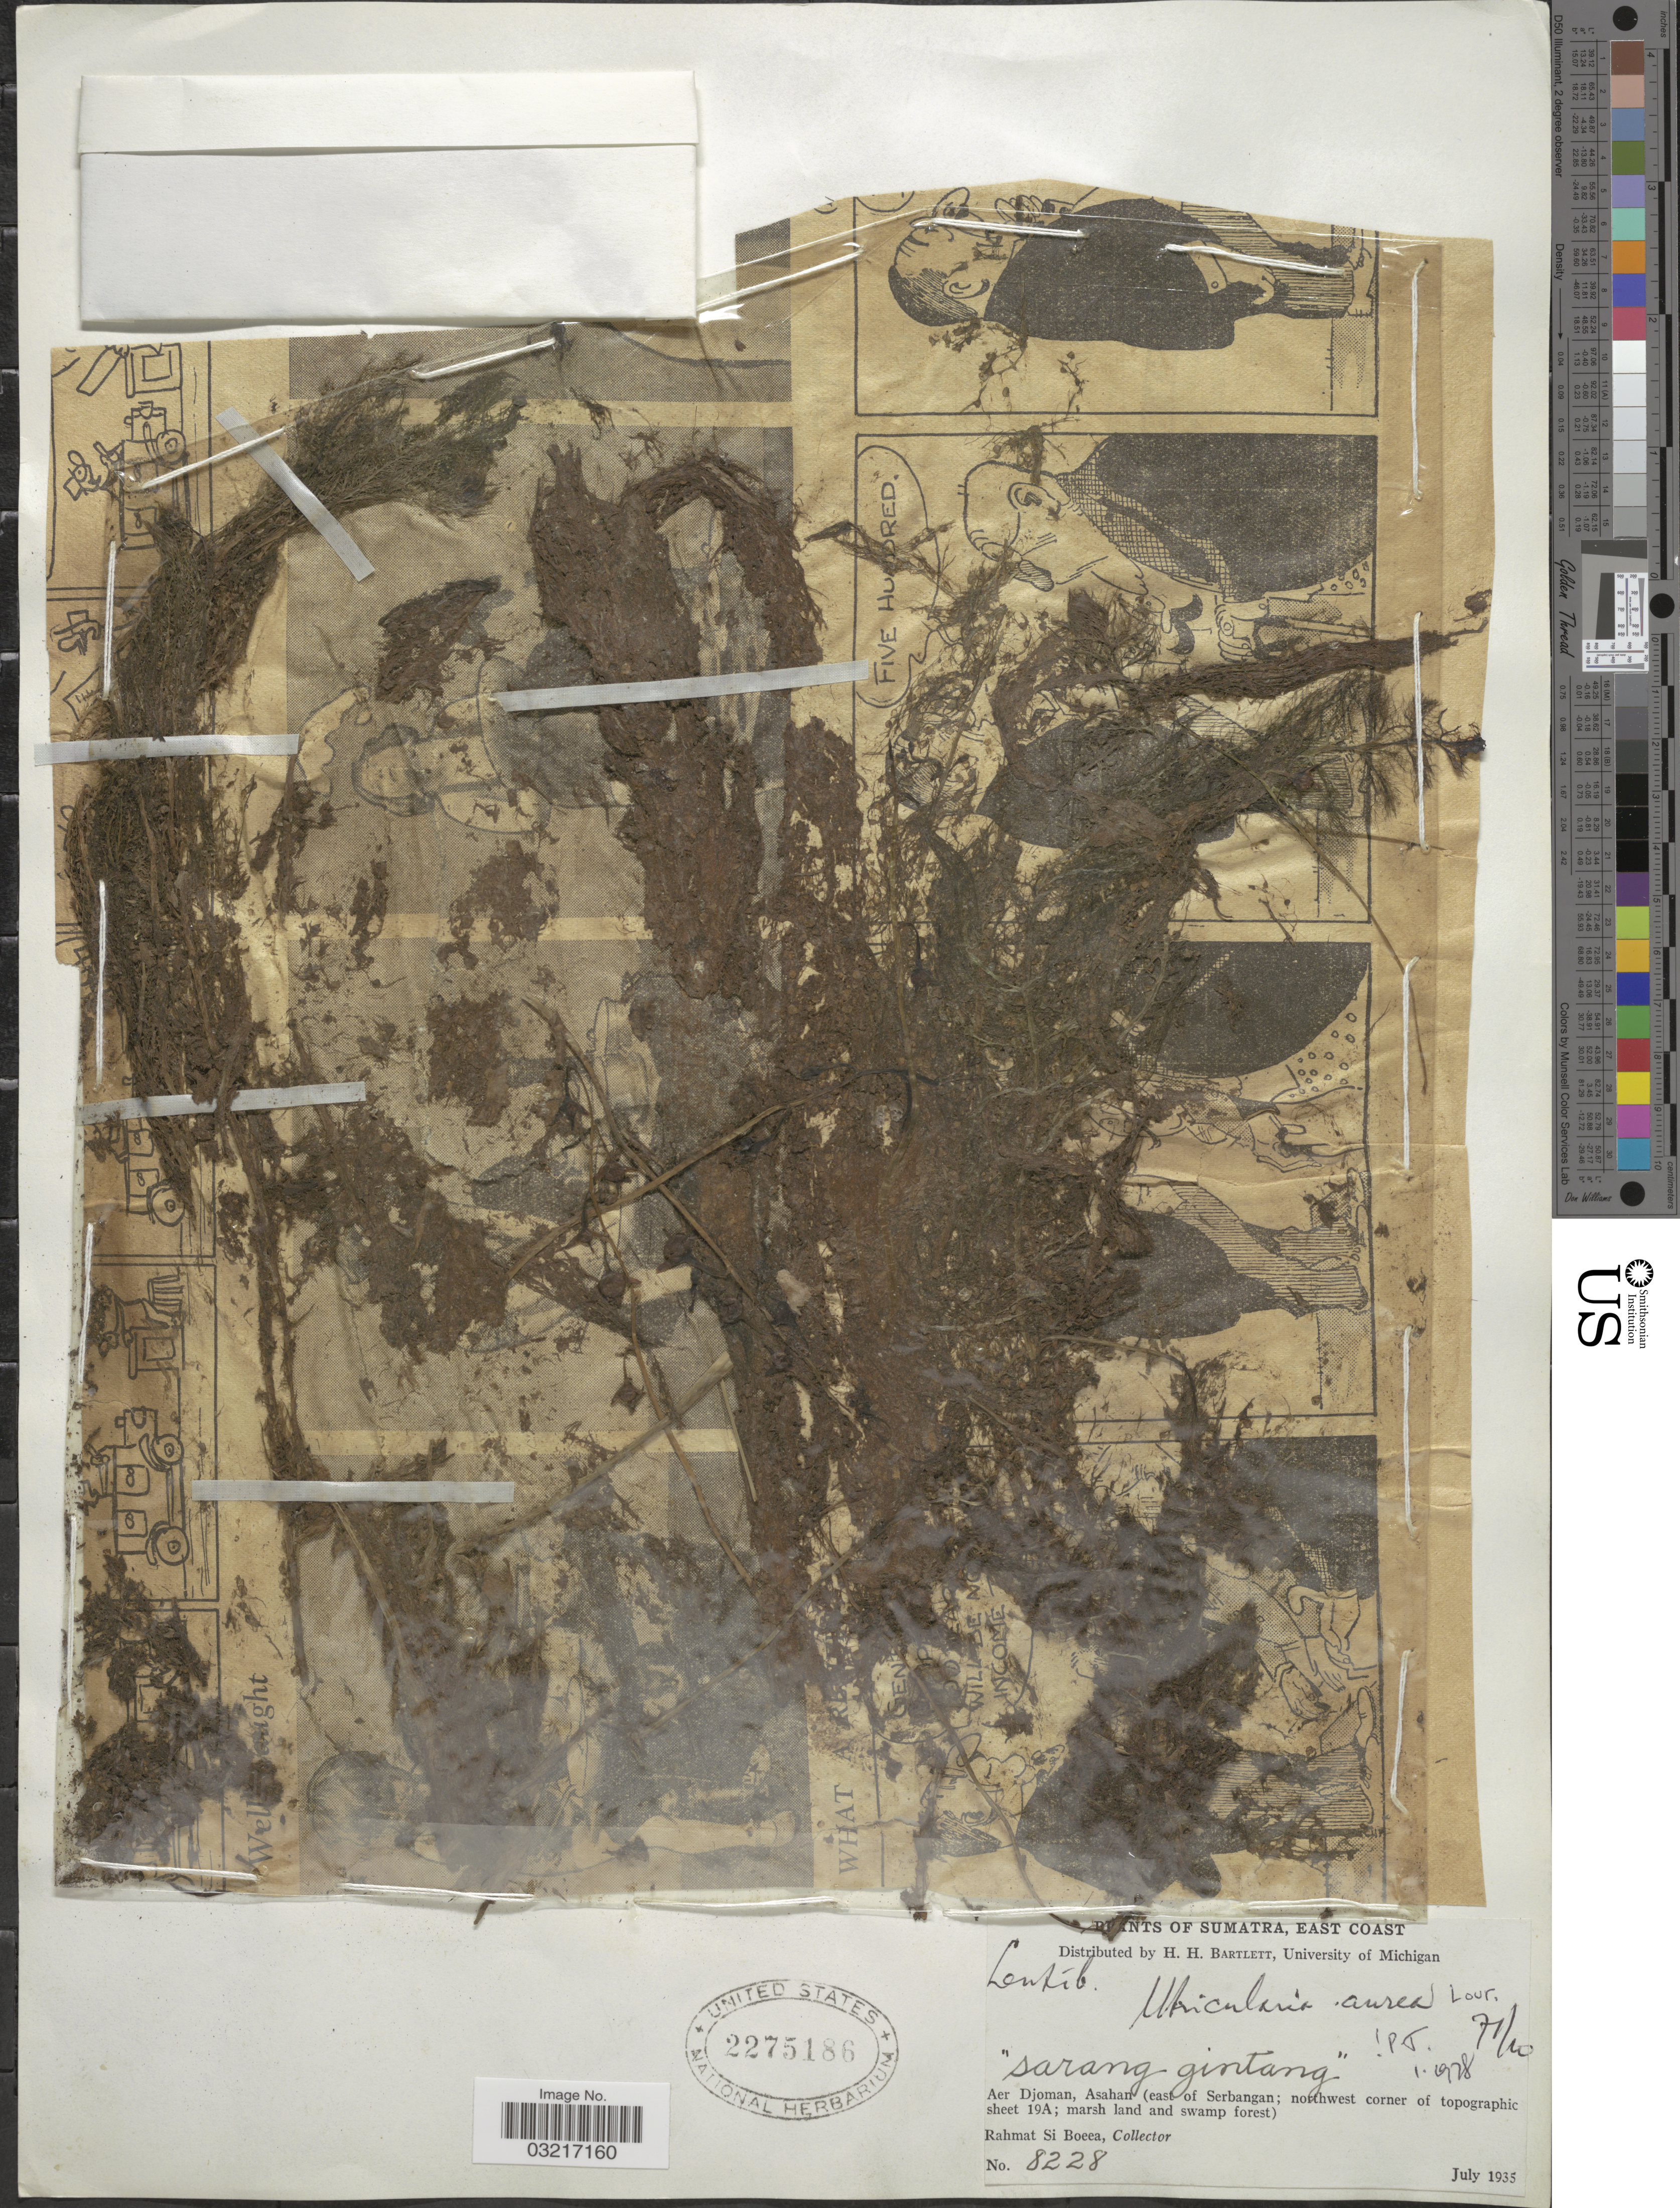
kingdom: Plantae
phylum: Tracheophyta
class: Magnoliopsida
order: Lamiales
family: Lentibulariaceae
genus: Utricularia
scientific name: Utricularia aurea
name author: Lour.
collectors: Rahmat Si Boeea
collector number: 8228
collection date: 1935-07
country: Indonesia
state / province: Sumatra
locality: East Coast. Aer Djoman, Asahan (east of Serbangan; northwest corner of topographic sheet 19A; marsh land and swamp forest).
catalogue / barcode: US 2275186